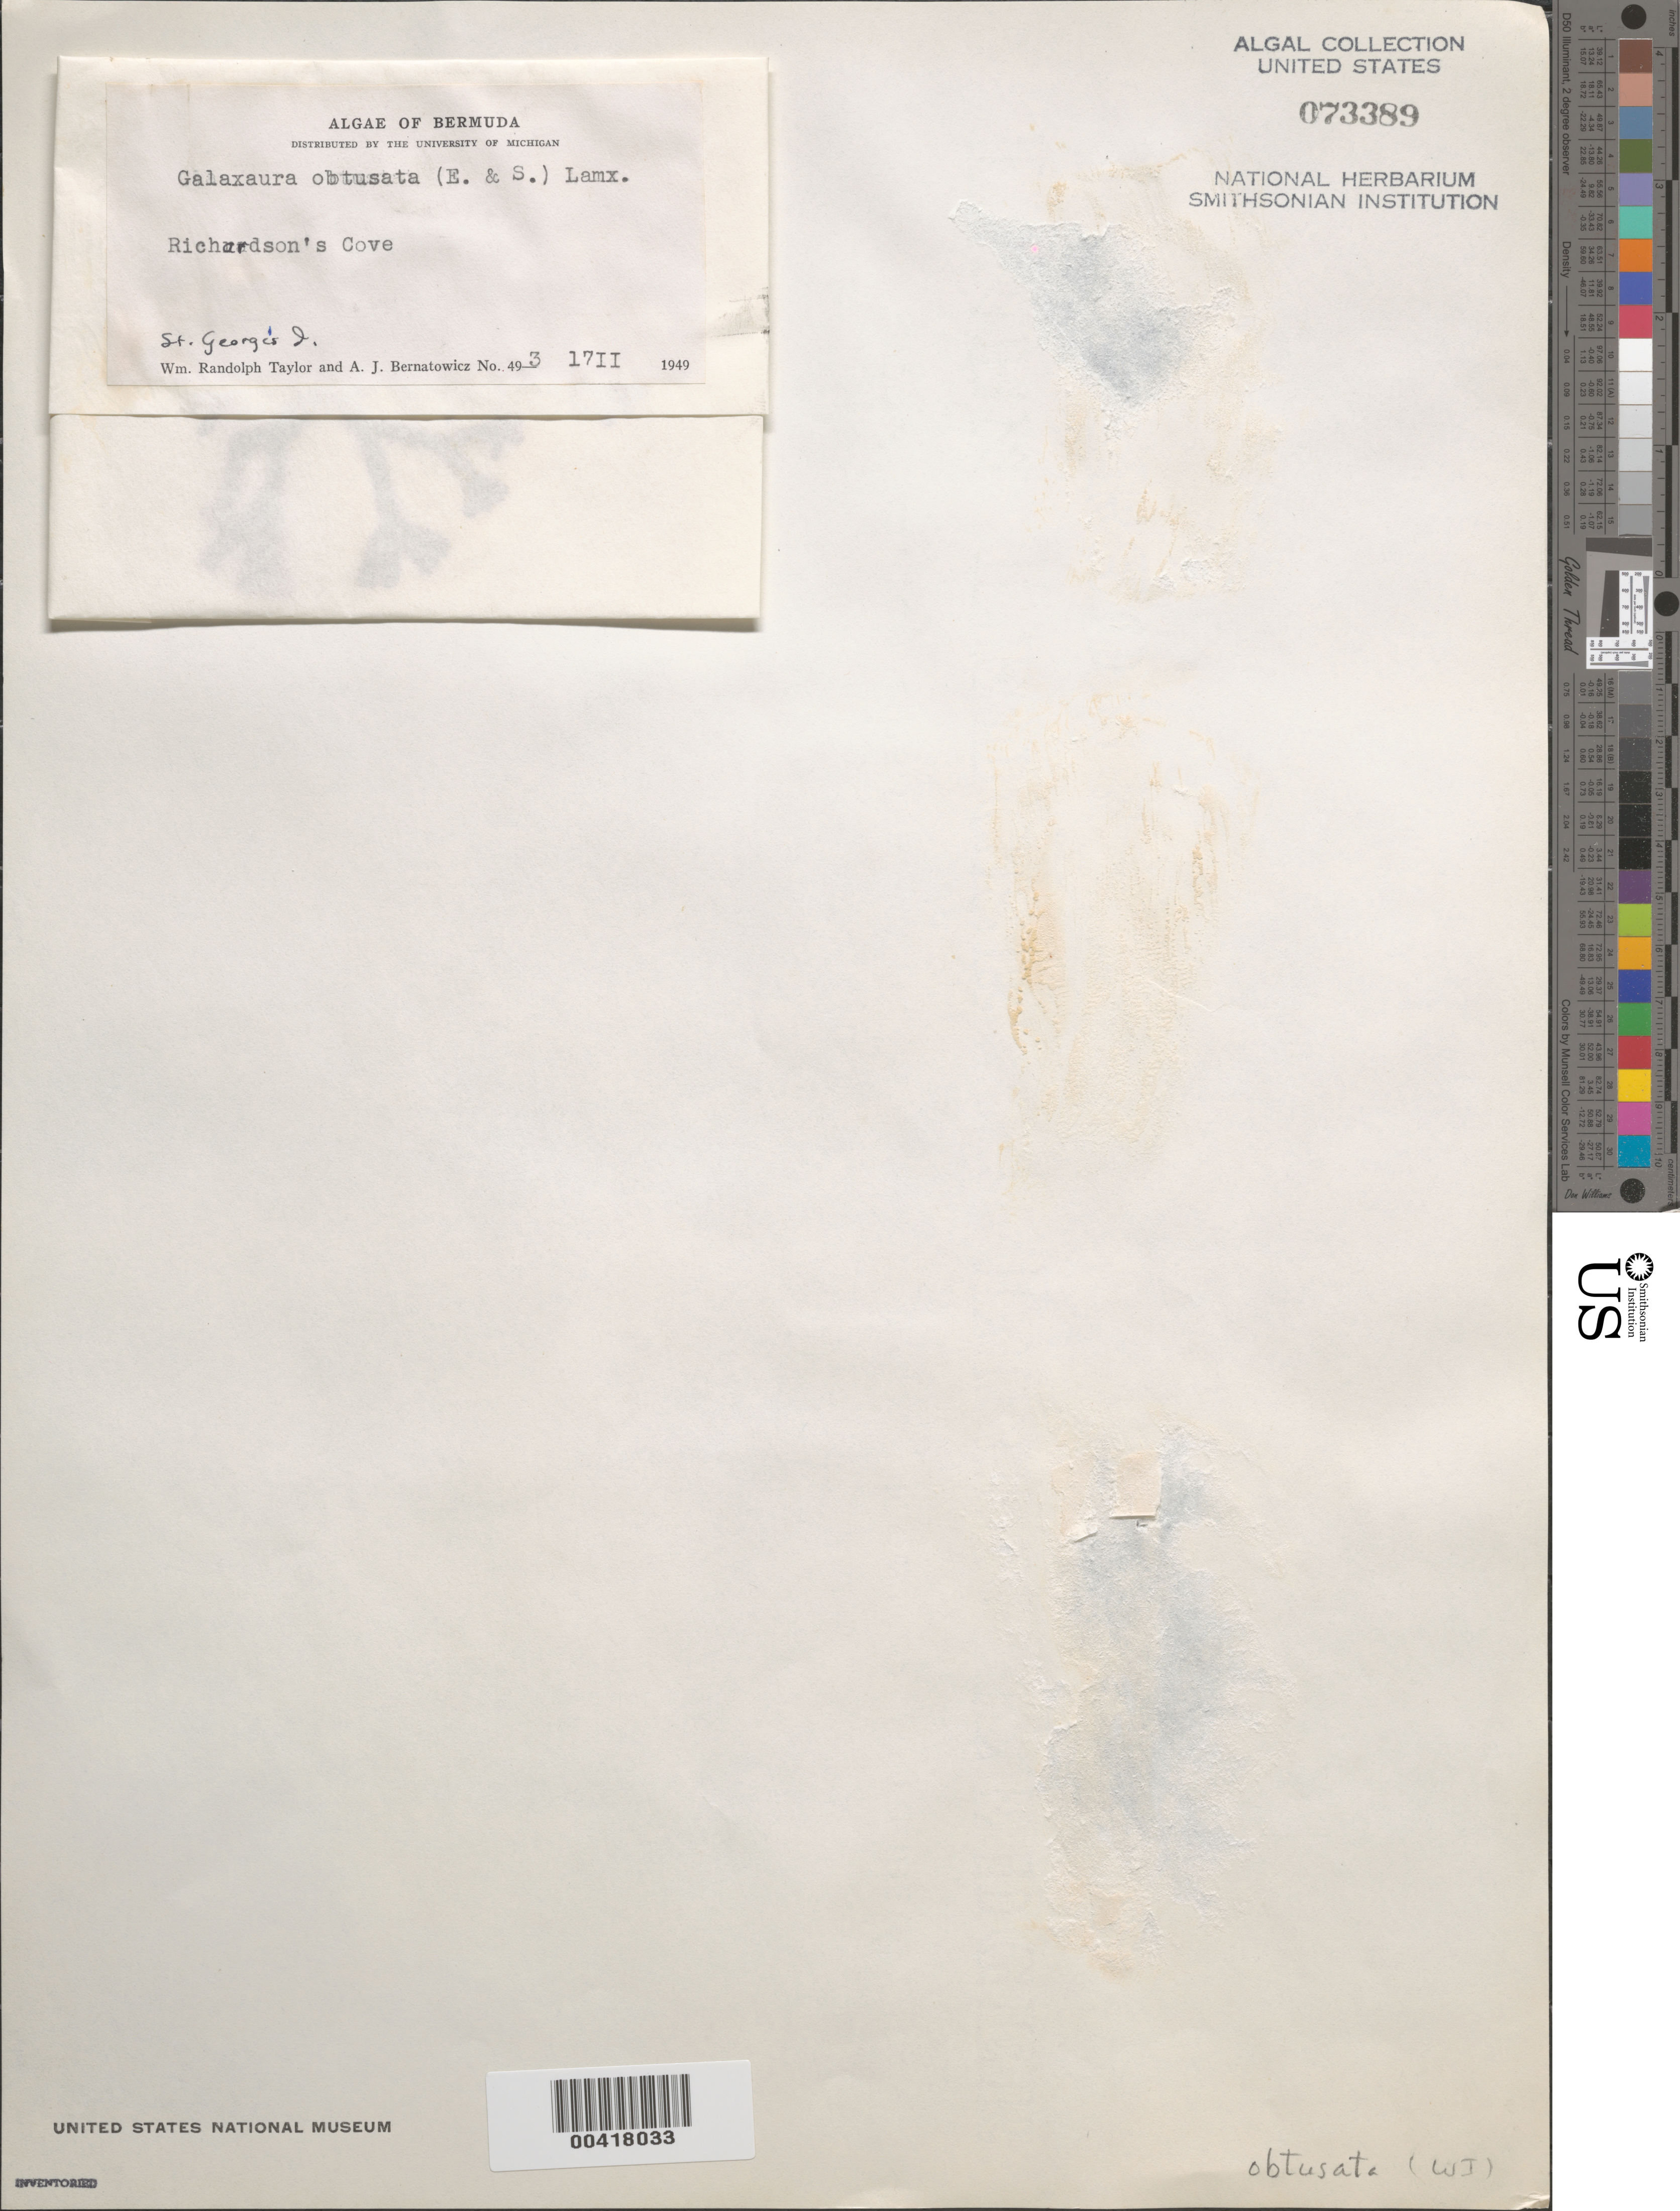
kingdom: Plantae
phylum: Rhodophyta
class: Florideophyceae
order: Nemaliales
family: Galaxauraceae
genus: Dichotomaria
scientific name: Dichotomaria obtusata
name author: (Ellis & Sol.) Lam.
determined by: Algae name updating Project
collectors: W. R. Taylor & A. Bernatowicz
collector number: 49-3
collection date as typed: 17 Feb 1949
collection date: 1949-02-17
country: Bermuda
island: St. George's Island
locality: Richardson's Cove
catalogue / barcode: US 73389